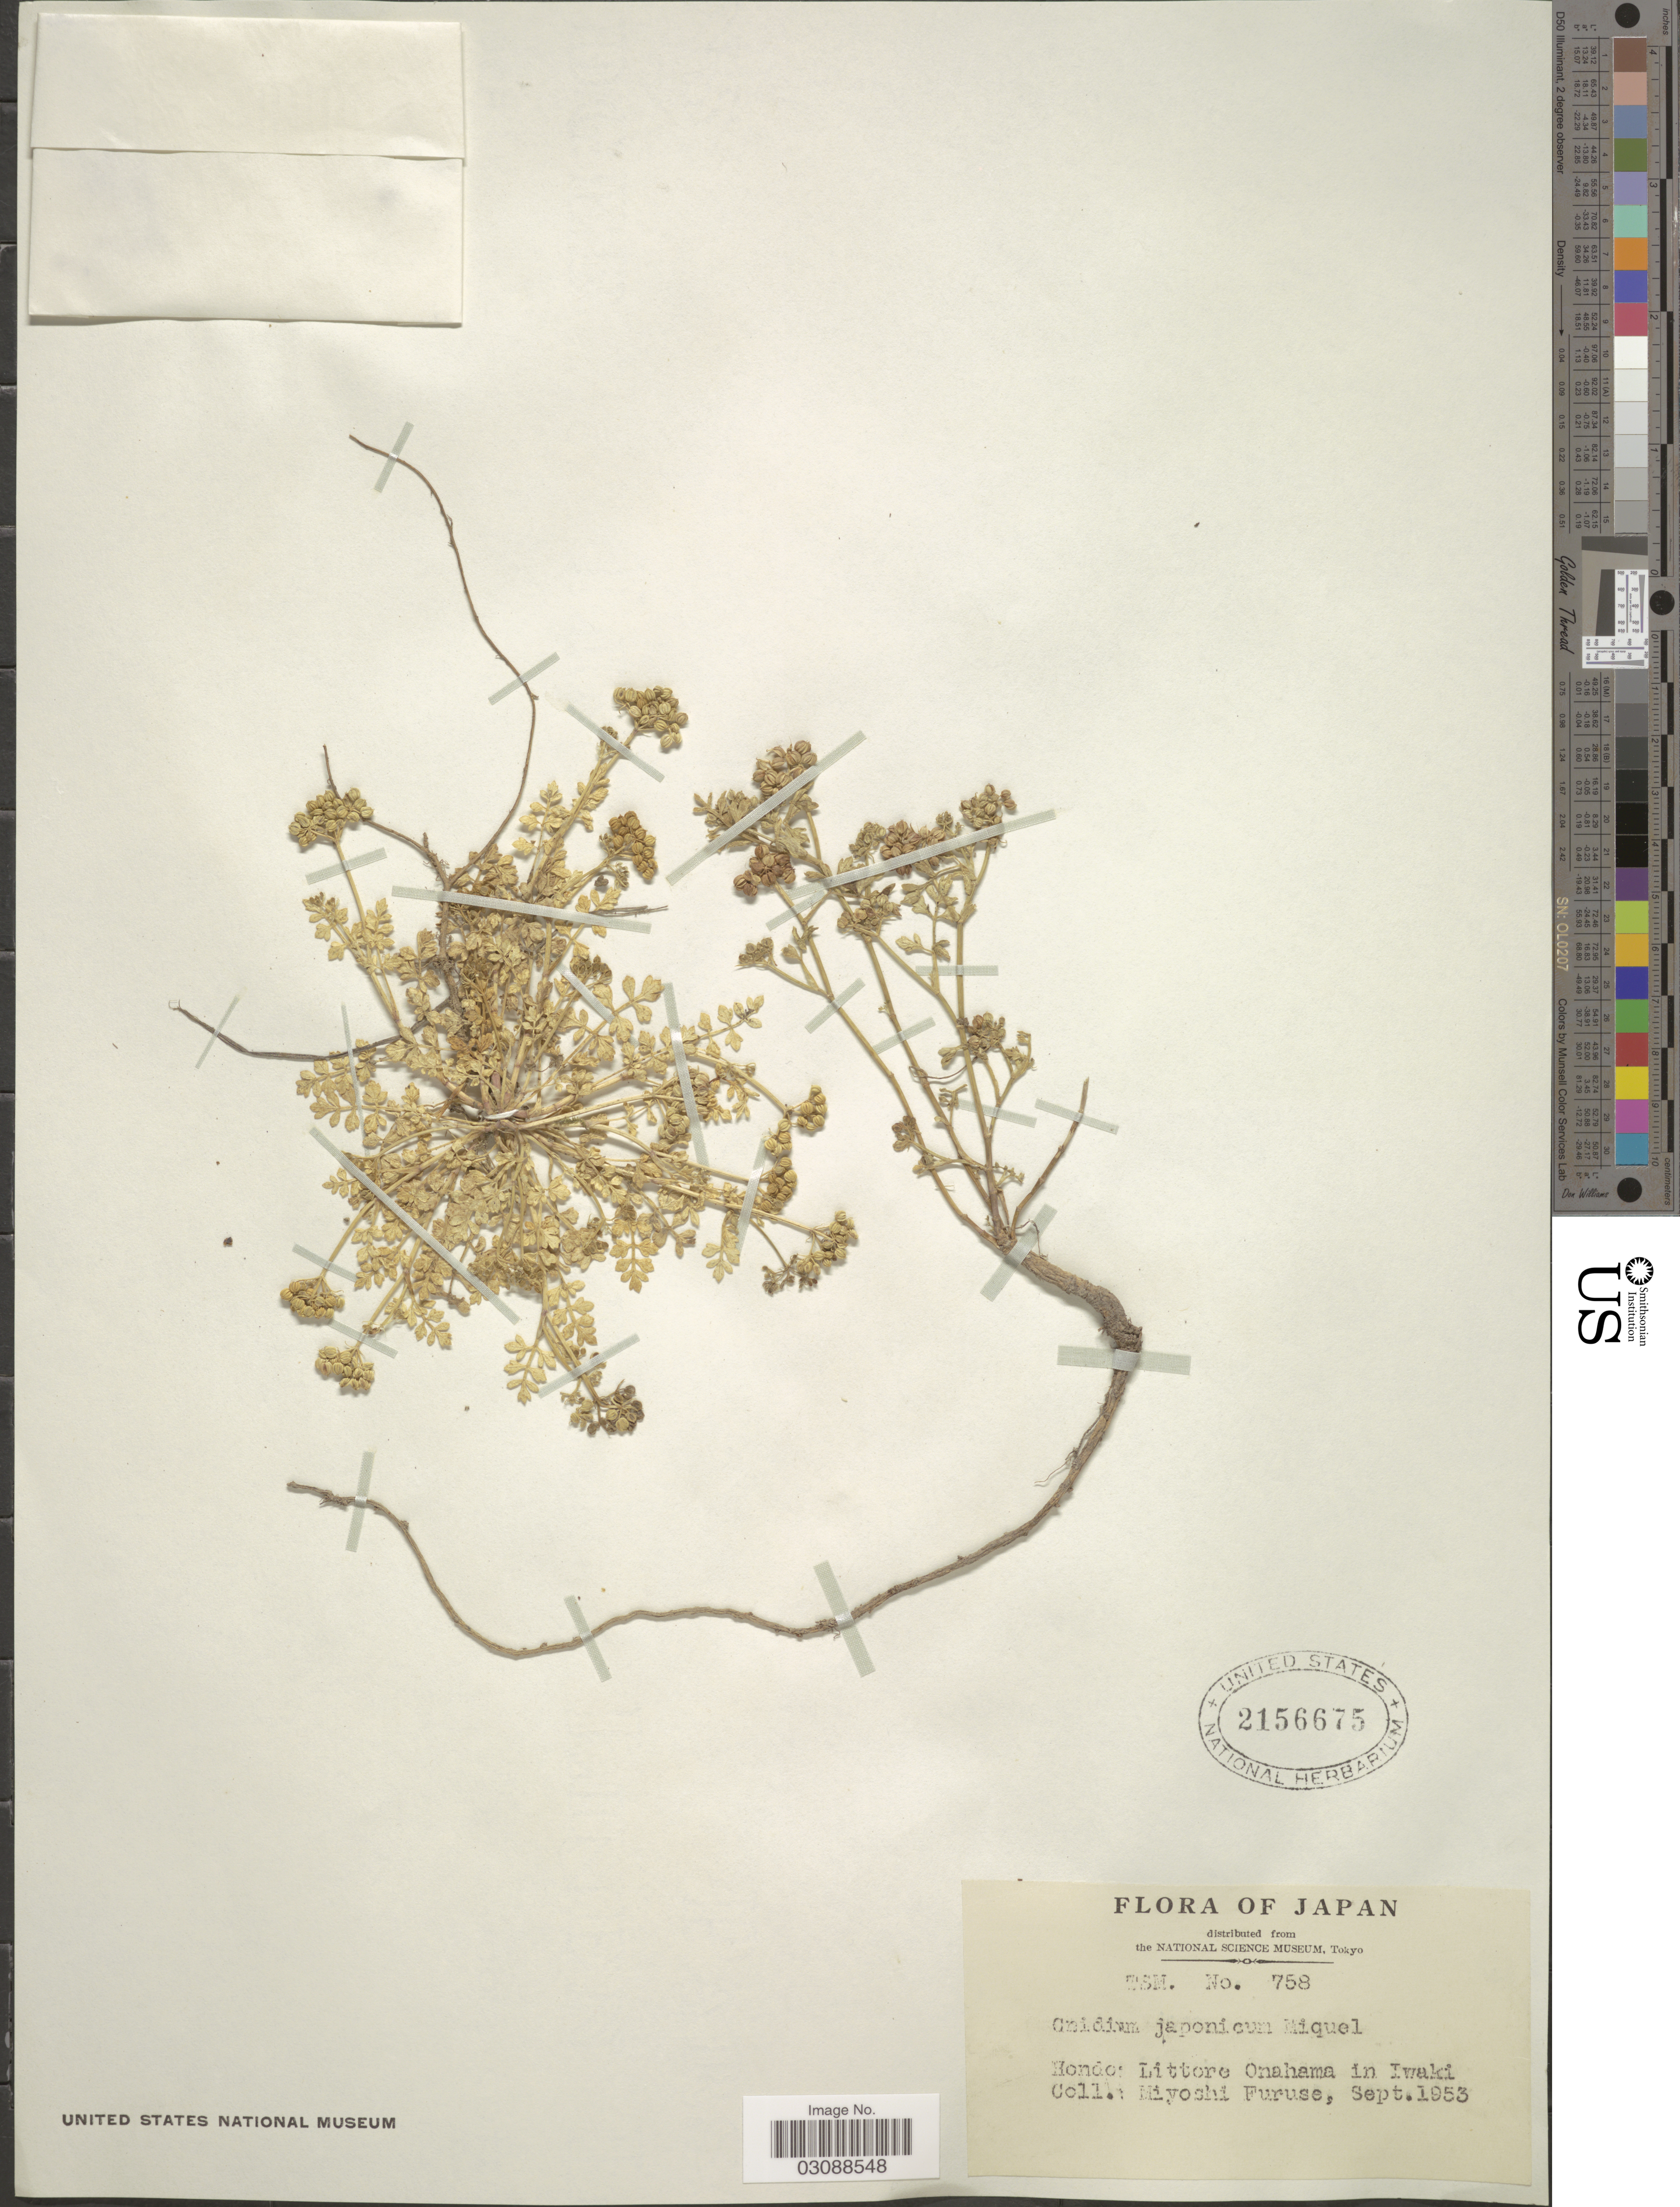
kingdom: Plantae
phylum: Tracheophyta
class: Magnoliopsida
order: Apiales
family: Apiaceae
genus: Cnidium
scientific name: Cnidium japonicum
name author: Miq.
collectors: M. Furuse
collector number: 758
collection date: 1953-09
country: Japan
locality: Hondo: Littore Onahama in Iwaki.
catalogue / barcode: US 2156675